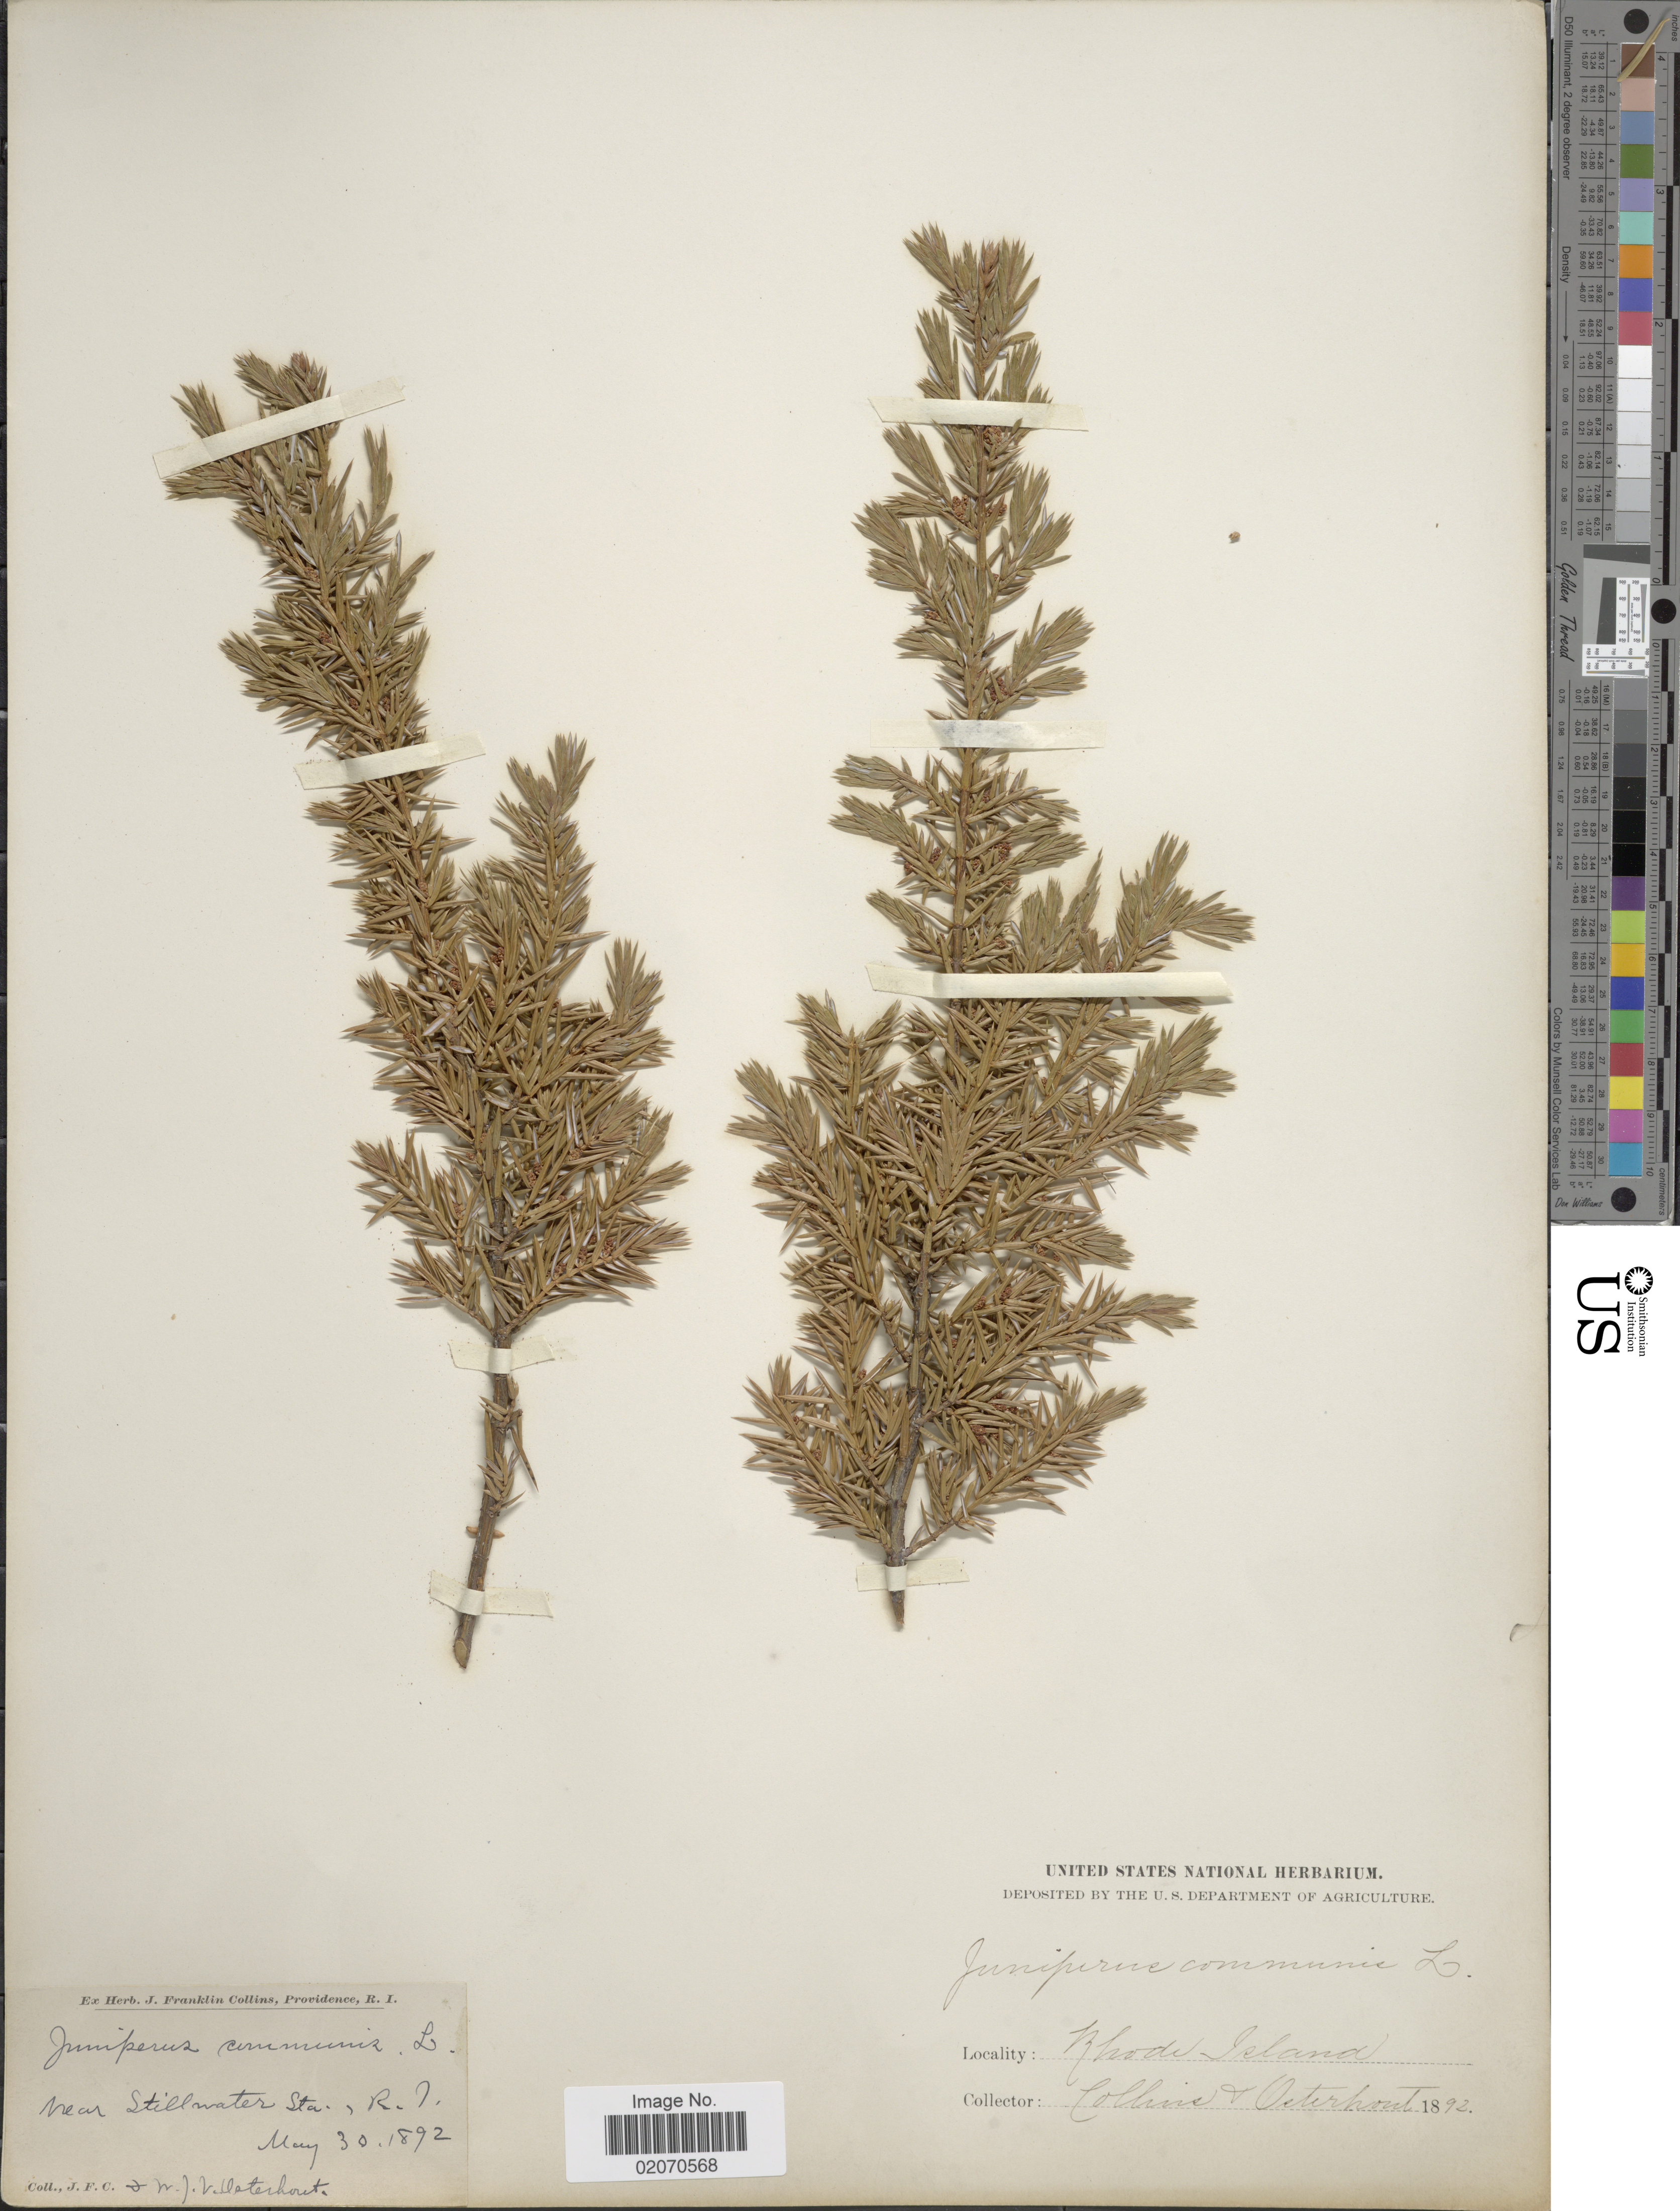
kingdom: Plantae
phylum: Tracheophyta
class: Pinopsida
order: Pinales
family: Cupressaceae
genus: Juniperus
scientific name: Juniperus communis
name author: L.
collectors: J. Collins & W. Osterhout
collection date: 1892-05-30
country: United States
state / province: Rhode Island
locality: Near Stillwater Sta. R. I.